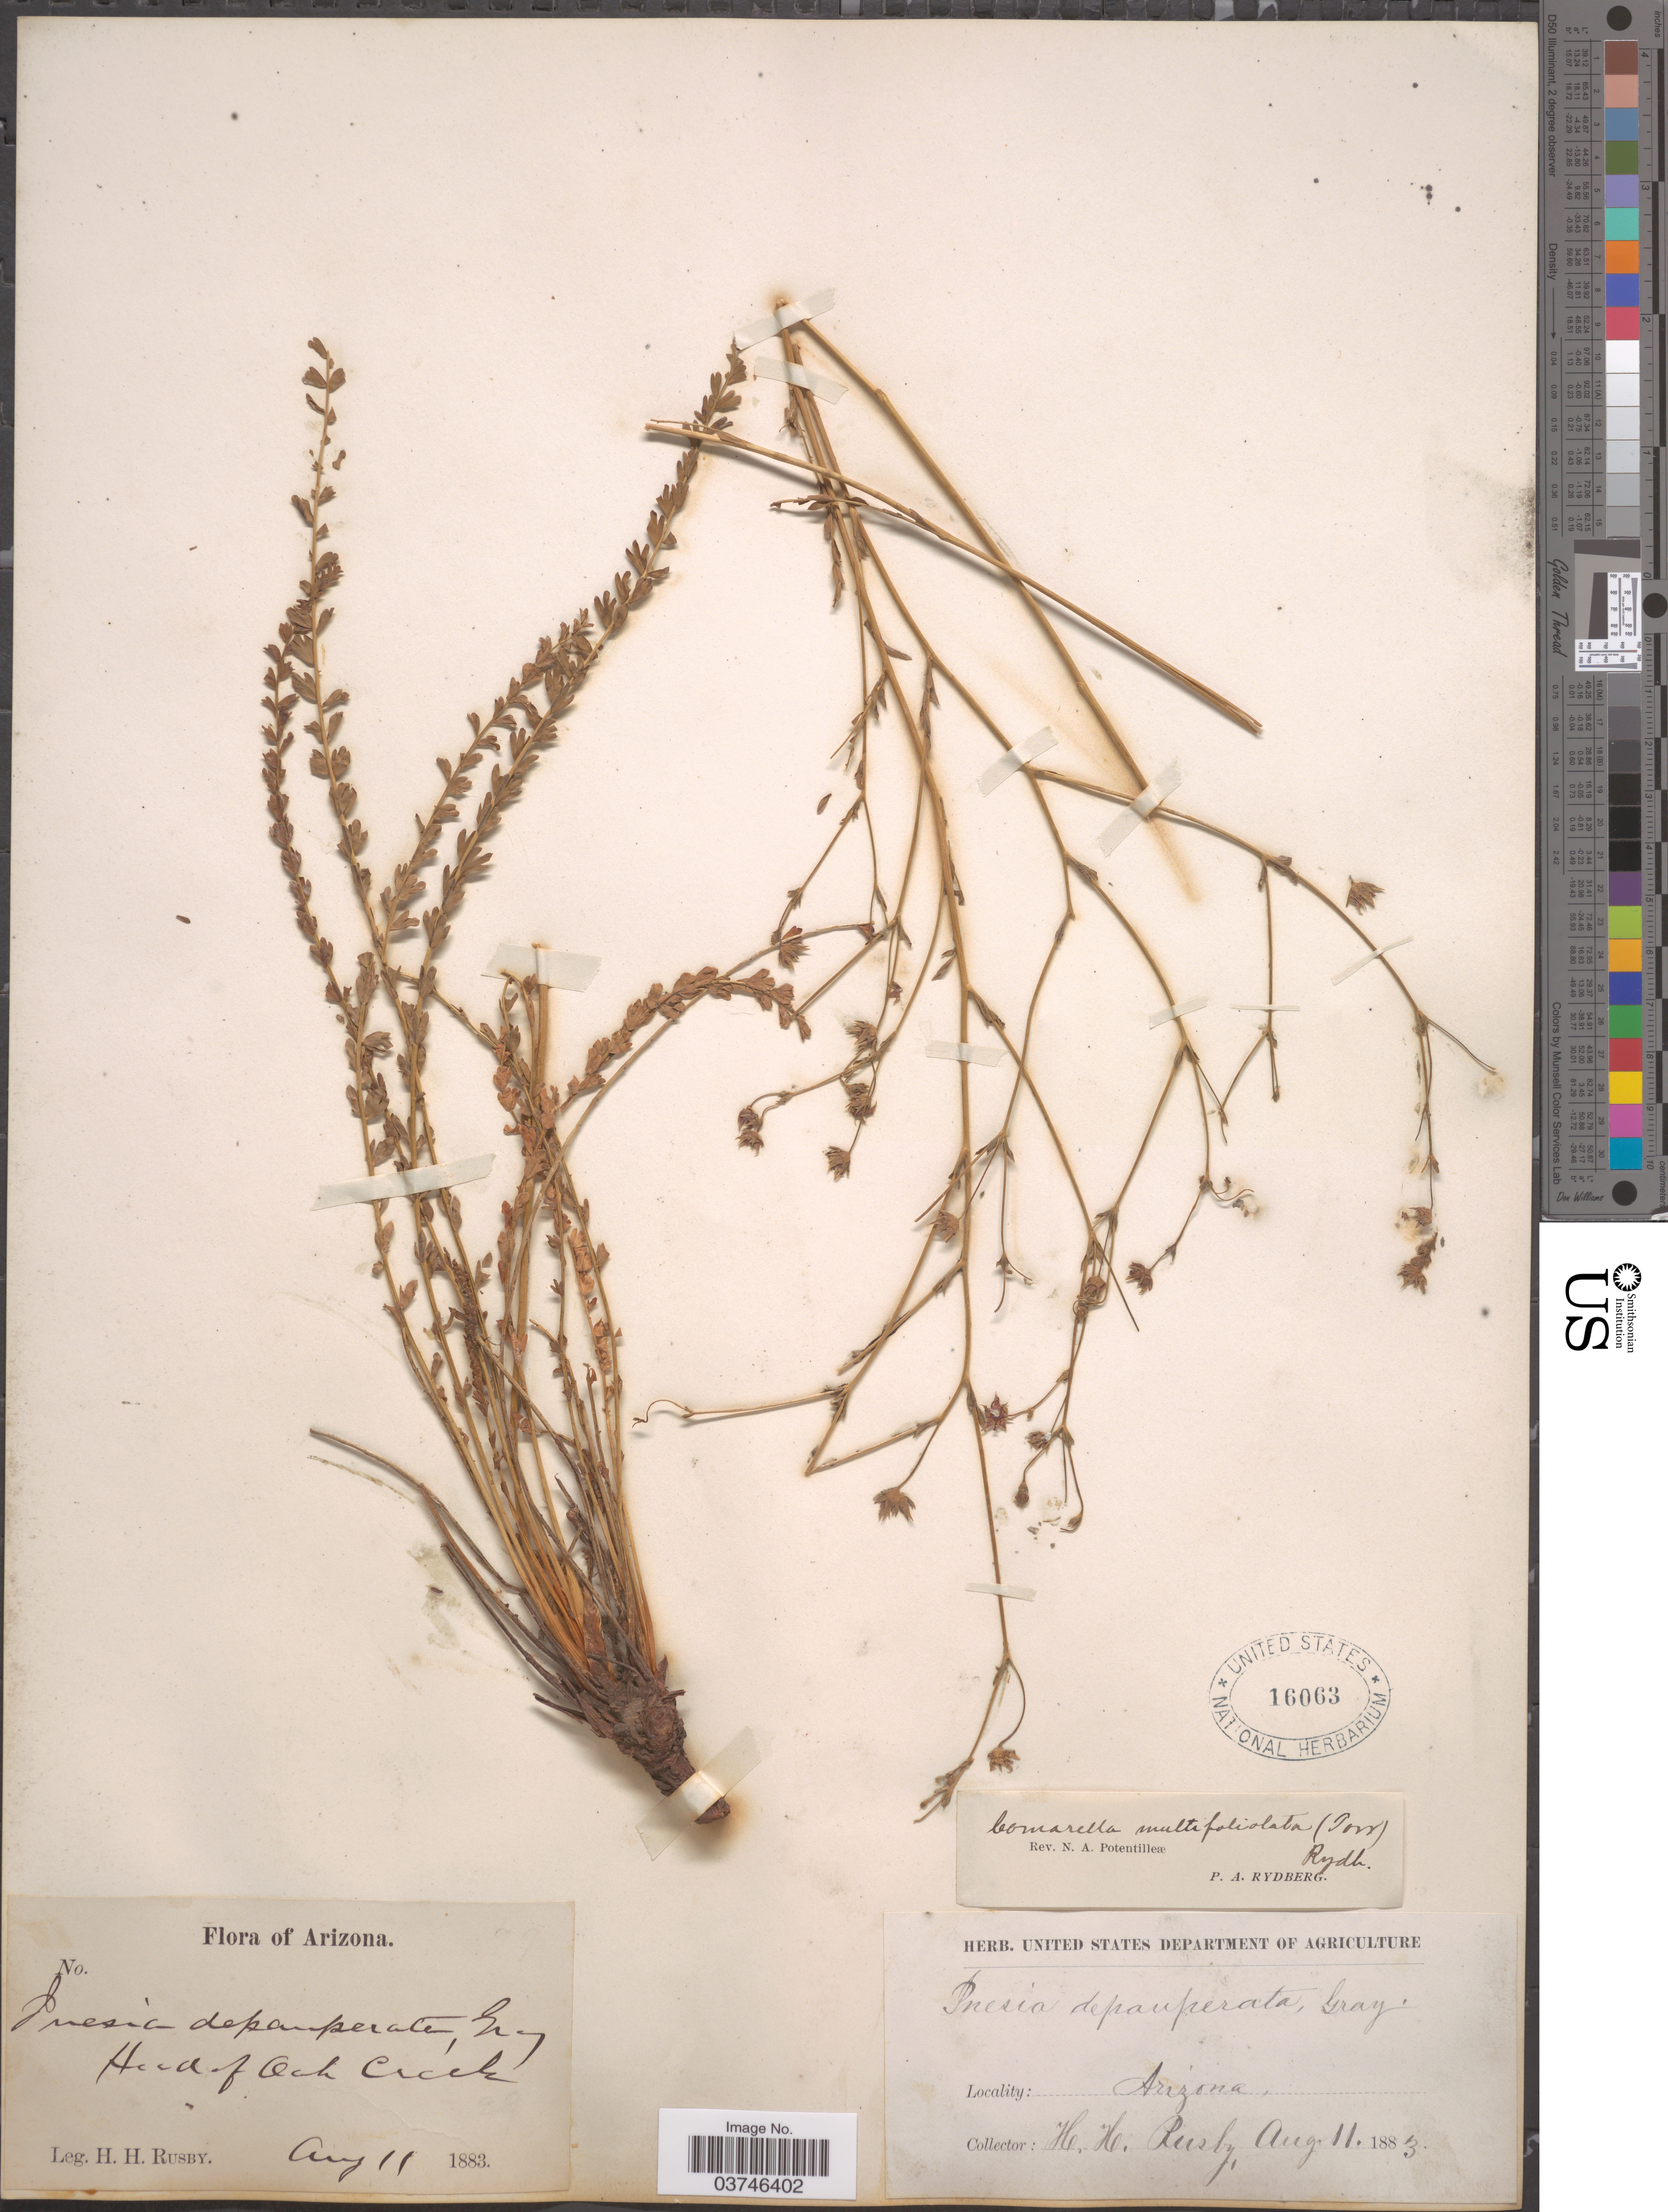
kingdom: Plantae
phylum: Tracheophyta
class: Magnoliopsida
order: Rosales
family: Rosaceae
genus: Potentilla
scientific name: Potentilla multifoliolata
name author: (Torr.) Kearney & Peebles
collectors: H. H. Rusby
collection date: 1883-08-11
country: United States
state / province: Arizona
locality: Head of Oak Creek.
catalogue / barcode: US 16063